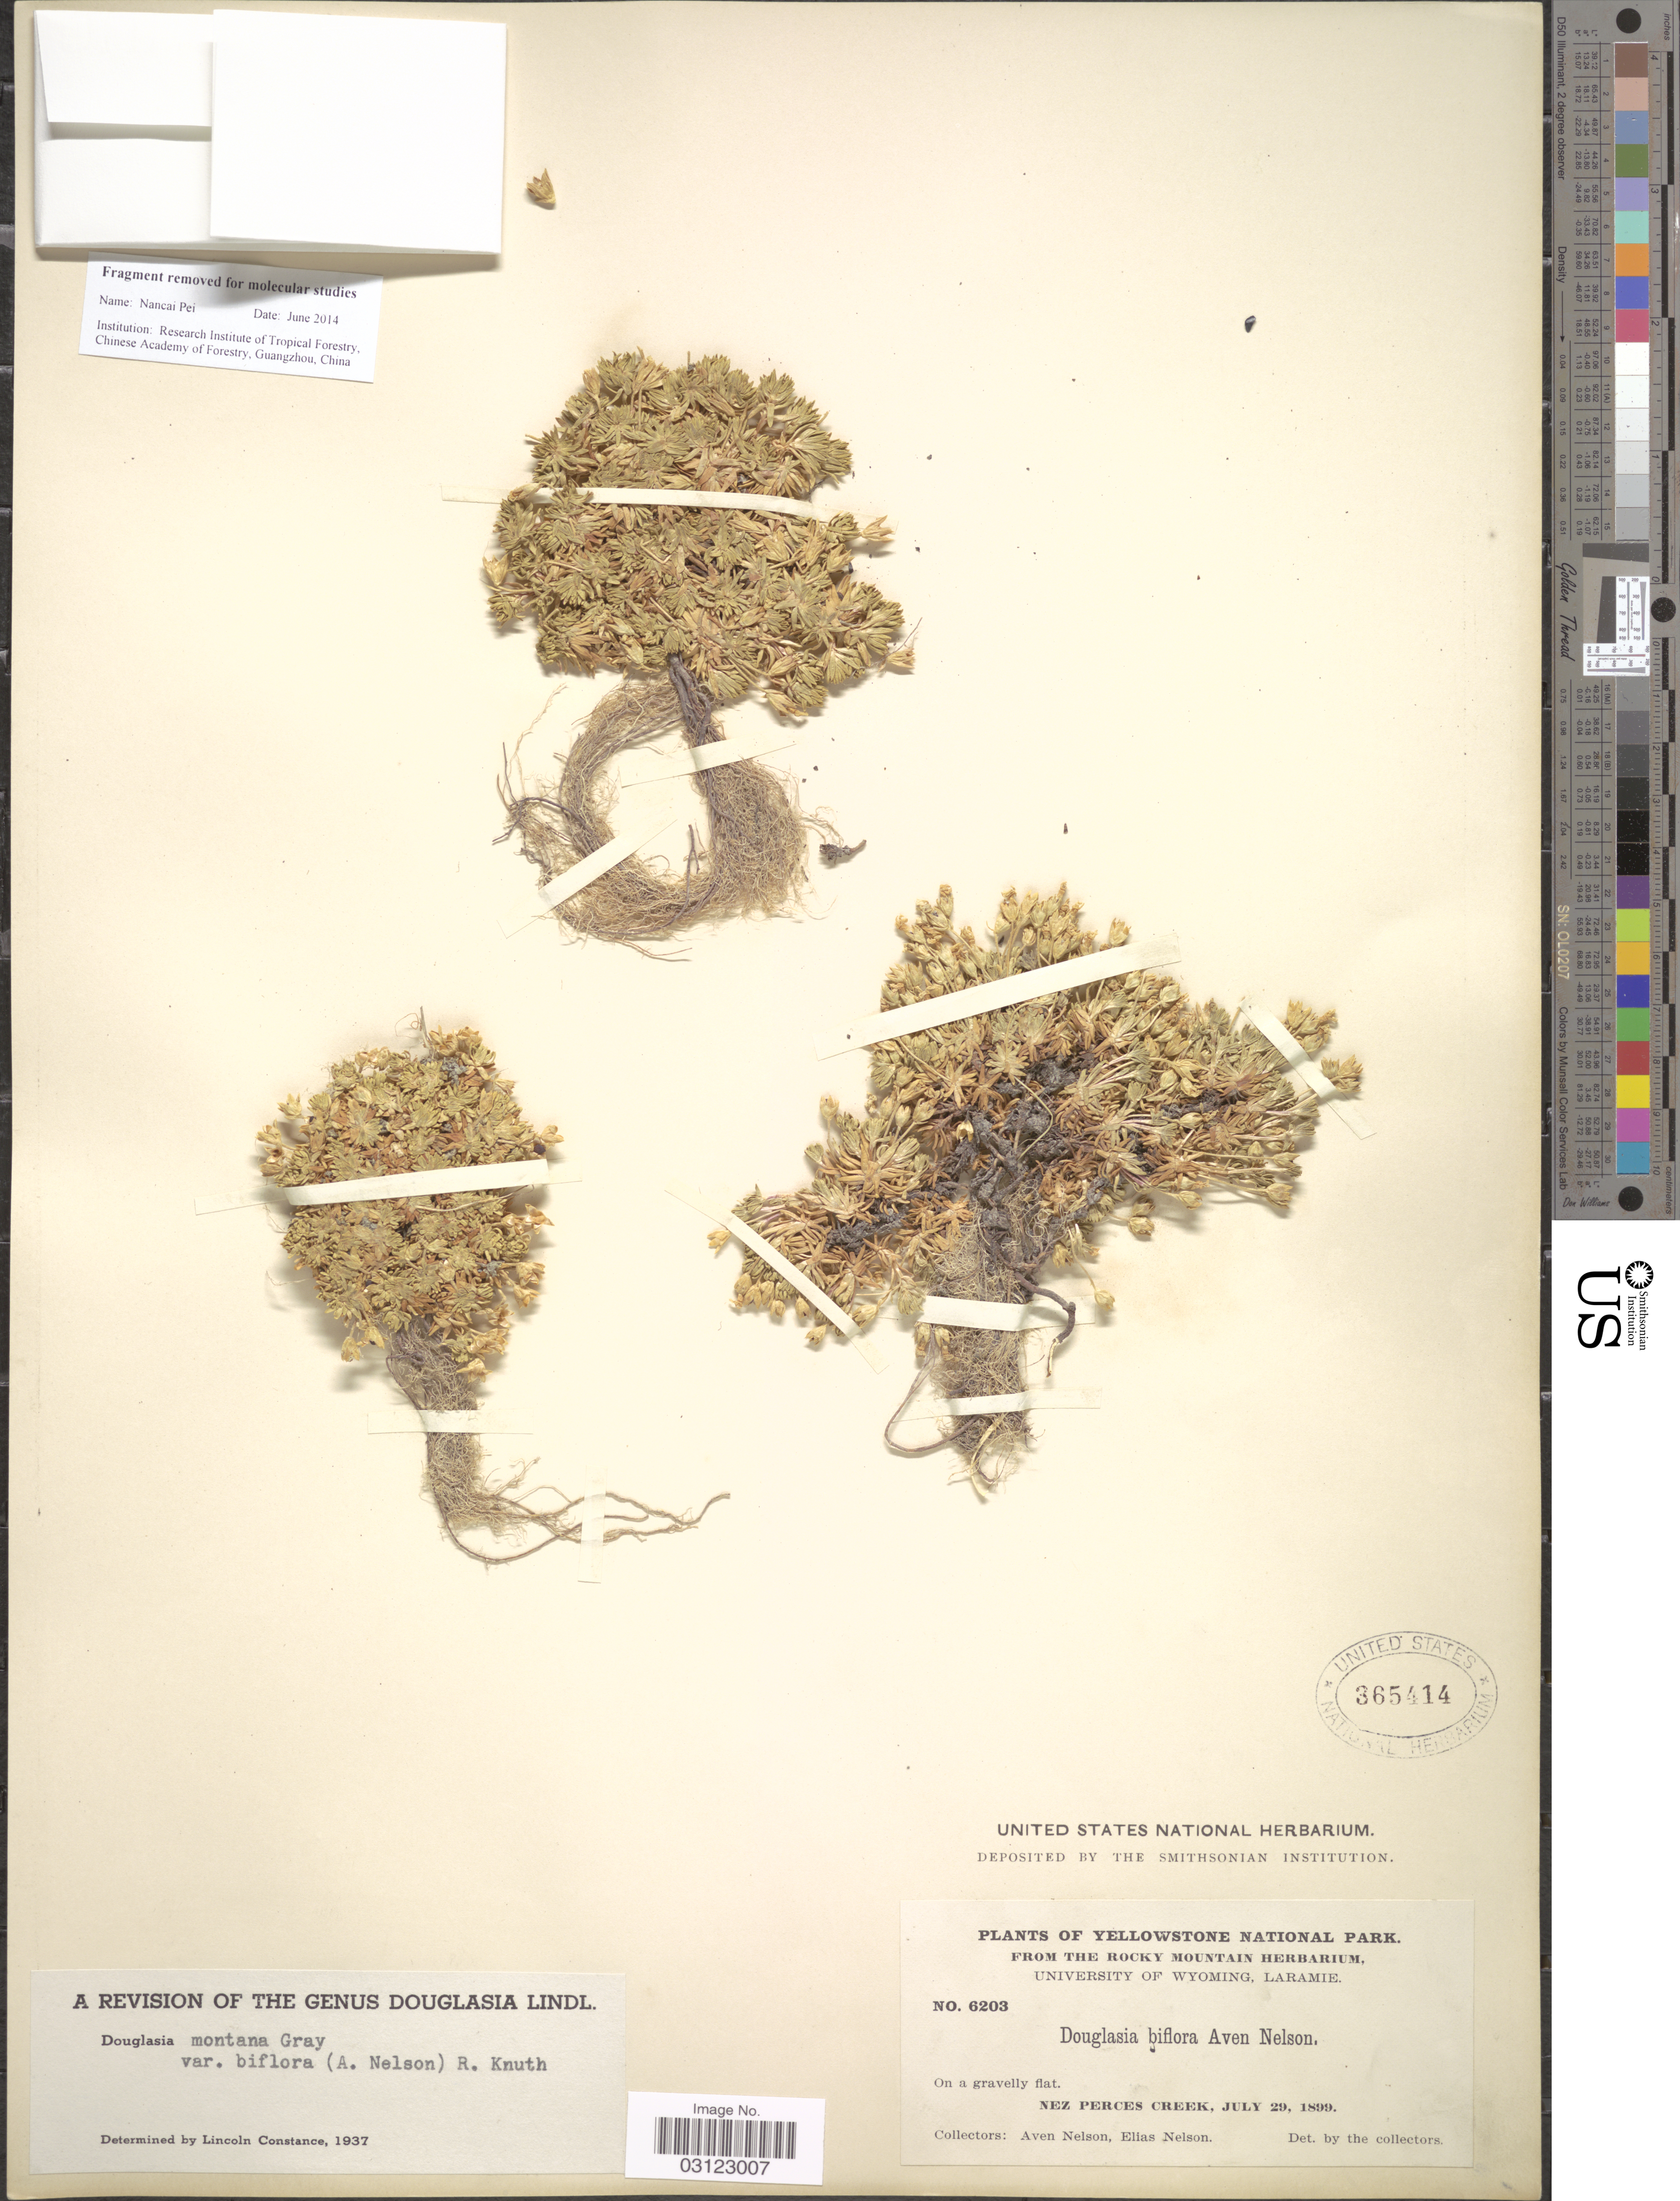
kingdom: Plantae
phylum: Tracheophyta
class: Magnoliopsida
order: Ericales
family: Primulaceae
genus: Douglasia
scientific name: Douglasia montana var. biflora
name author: (A. Nelson) R. Knuth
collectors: A. Nelson & E. Nelson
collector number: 6203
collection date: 1899-07-29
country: United States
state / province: Wyoming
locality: Yellowstone National Park. Nez Perces Creek.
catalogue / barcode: US 365414